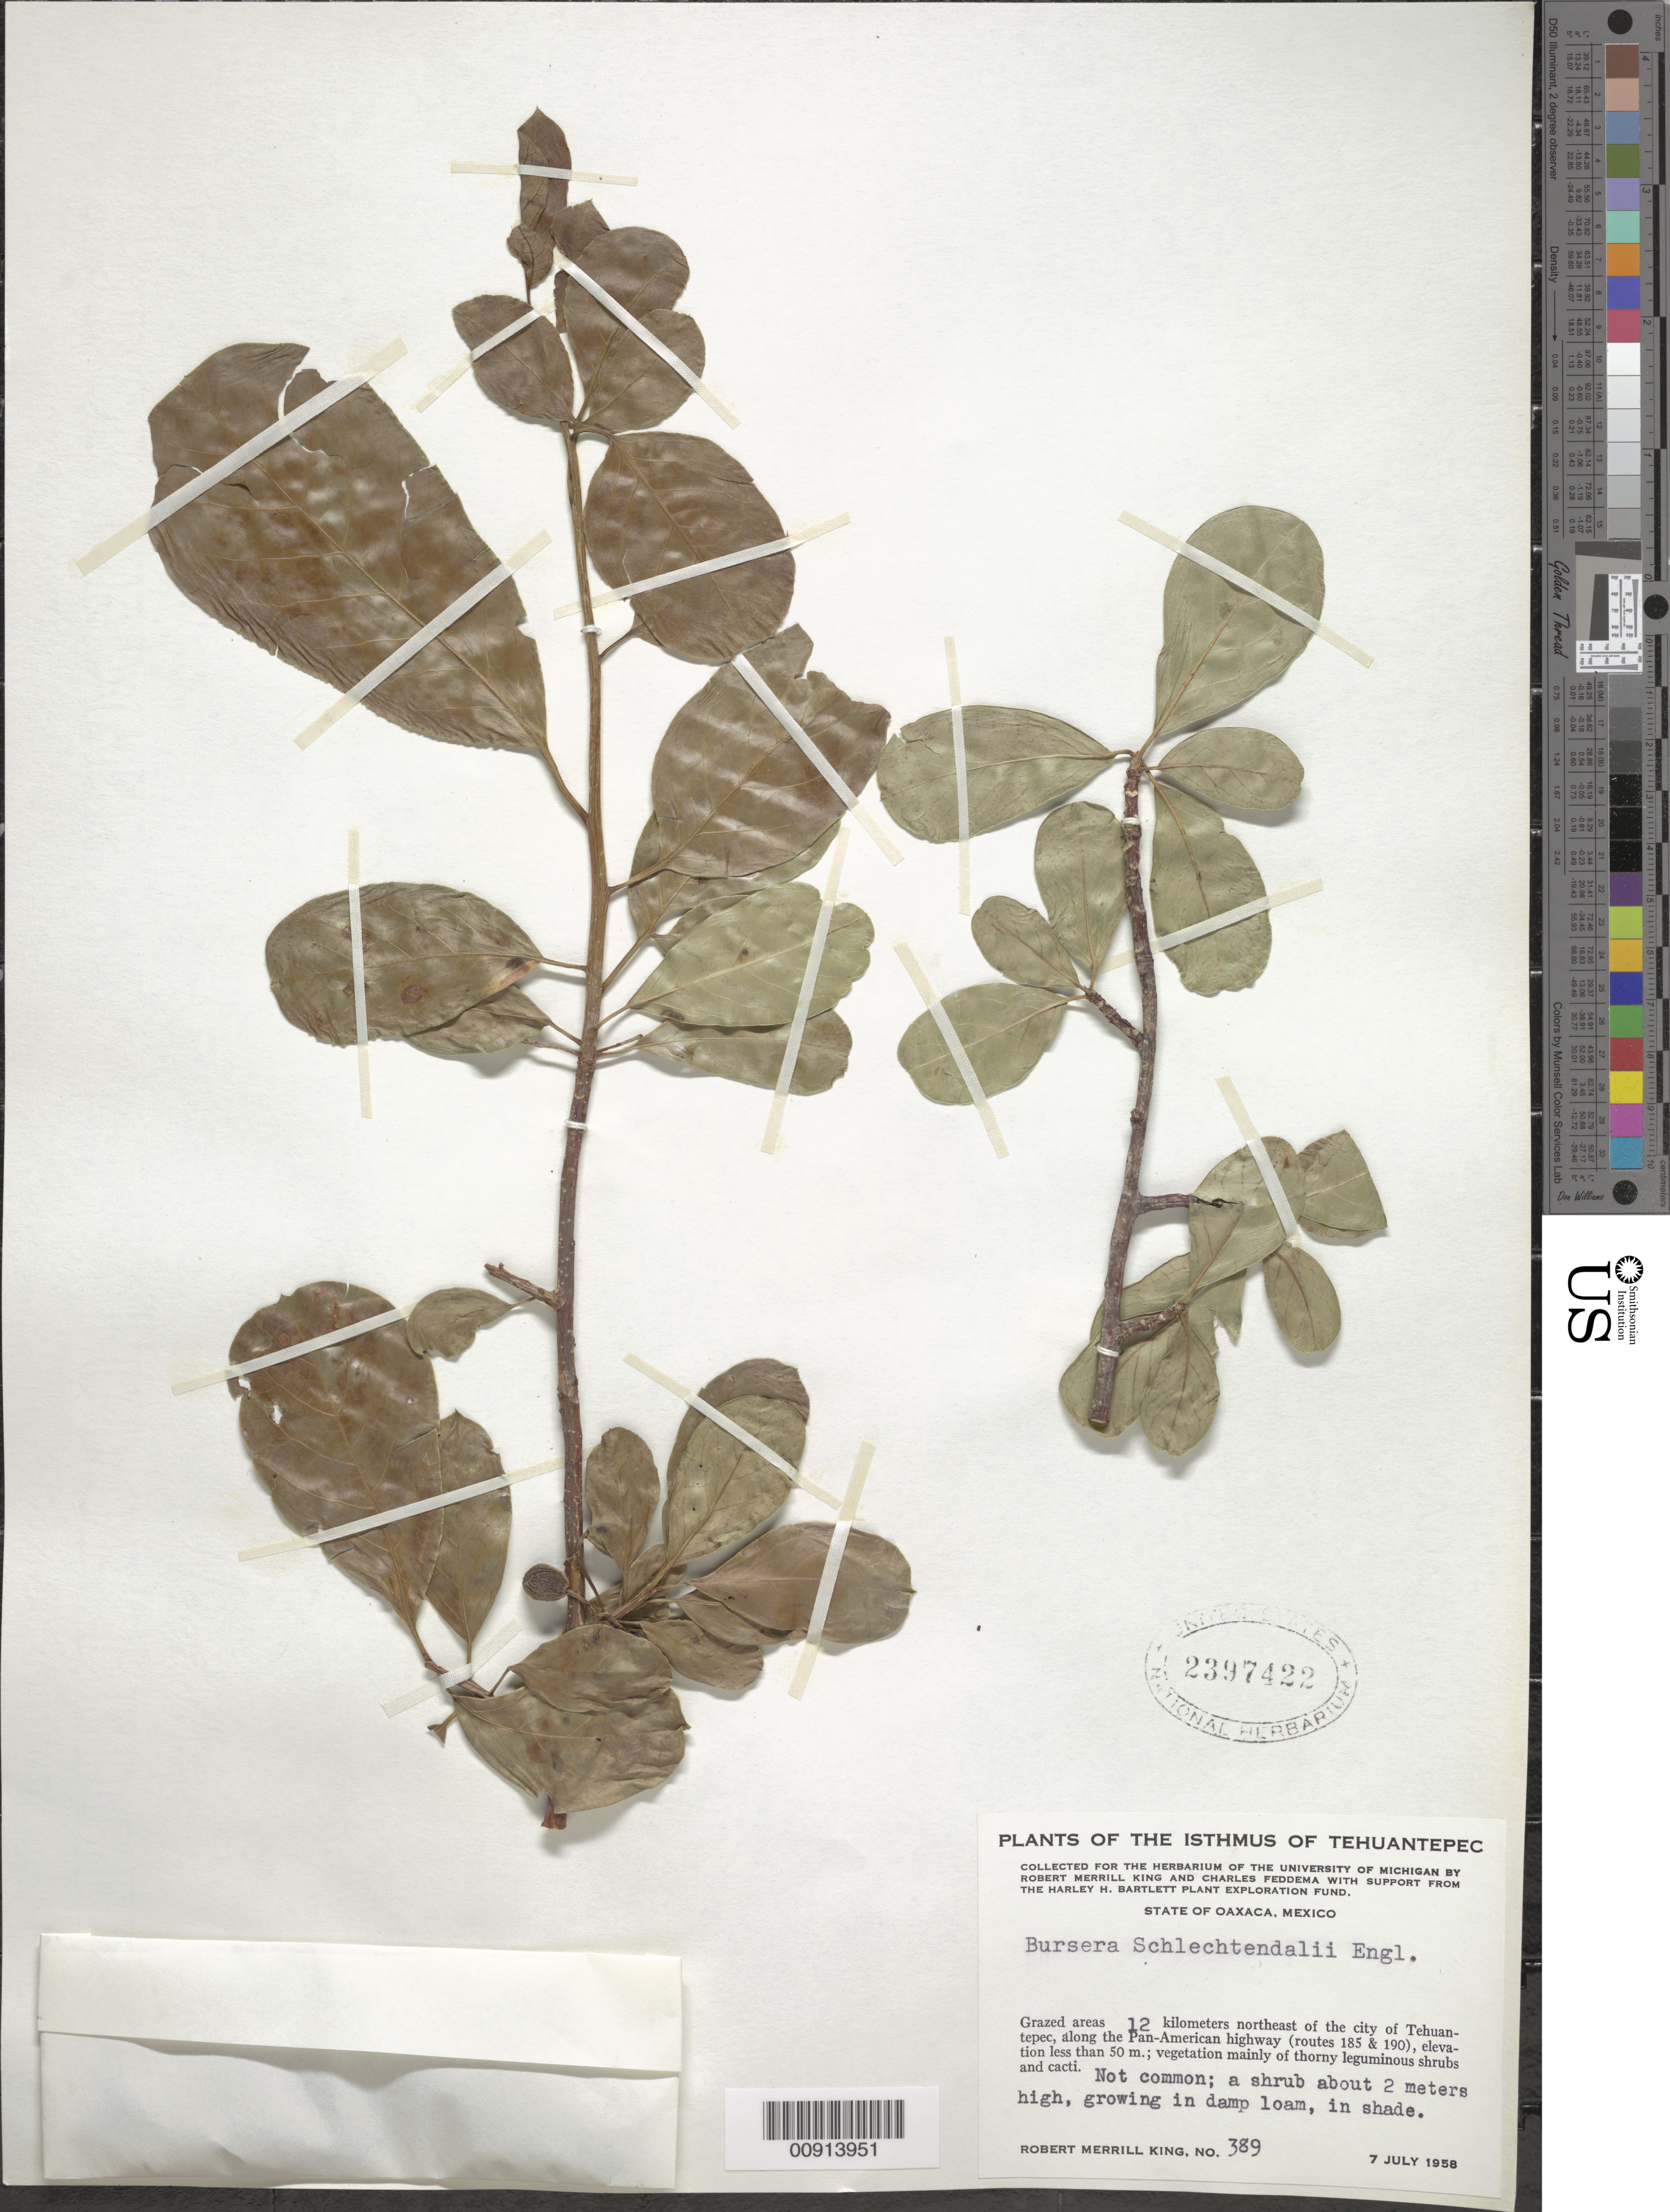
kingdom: Plantae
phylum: Tracheophyta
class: Magnoliopsida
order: Sapindales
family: Burseraceae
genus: Bursera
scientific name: Bursera schlechtendalii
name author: Engl.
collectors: R. M. King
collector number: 389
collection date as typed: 07 Jul 1958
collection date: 1958-07-07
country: Mexico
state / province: Oaxaca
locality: Grazed areas 12 kilometers northeast of the city of Tehuantepec, along the Pan-American highway (routes 185 & 190). State of Oaxaca.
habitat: Growing in damp loam, in shade; vegetation mainly thorny leguminous shrubs and cacti.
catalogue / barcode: US 2397422